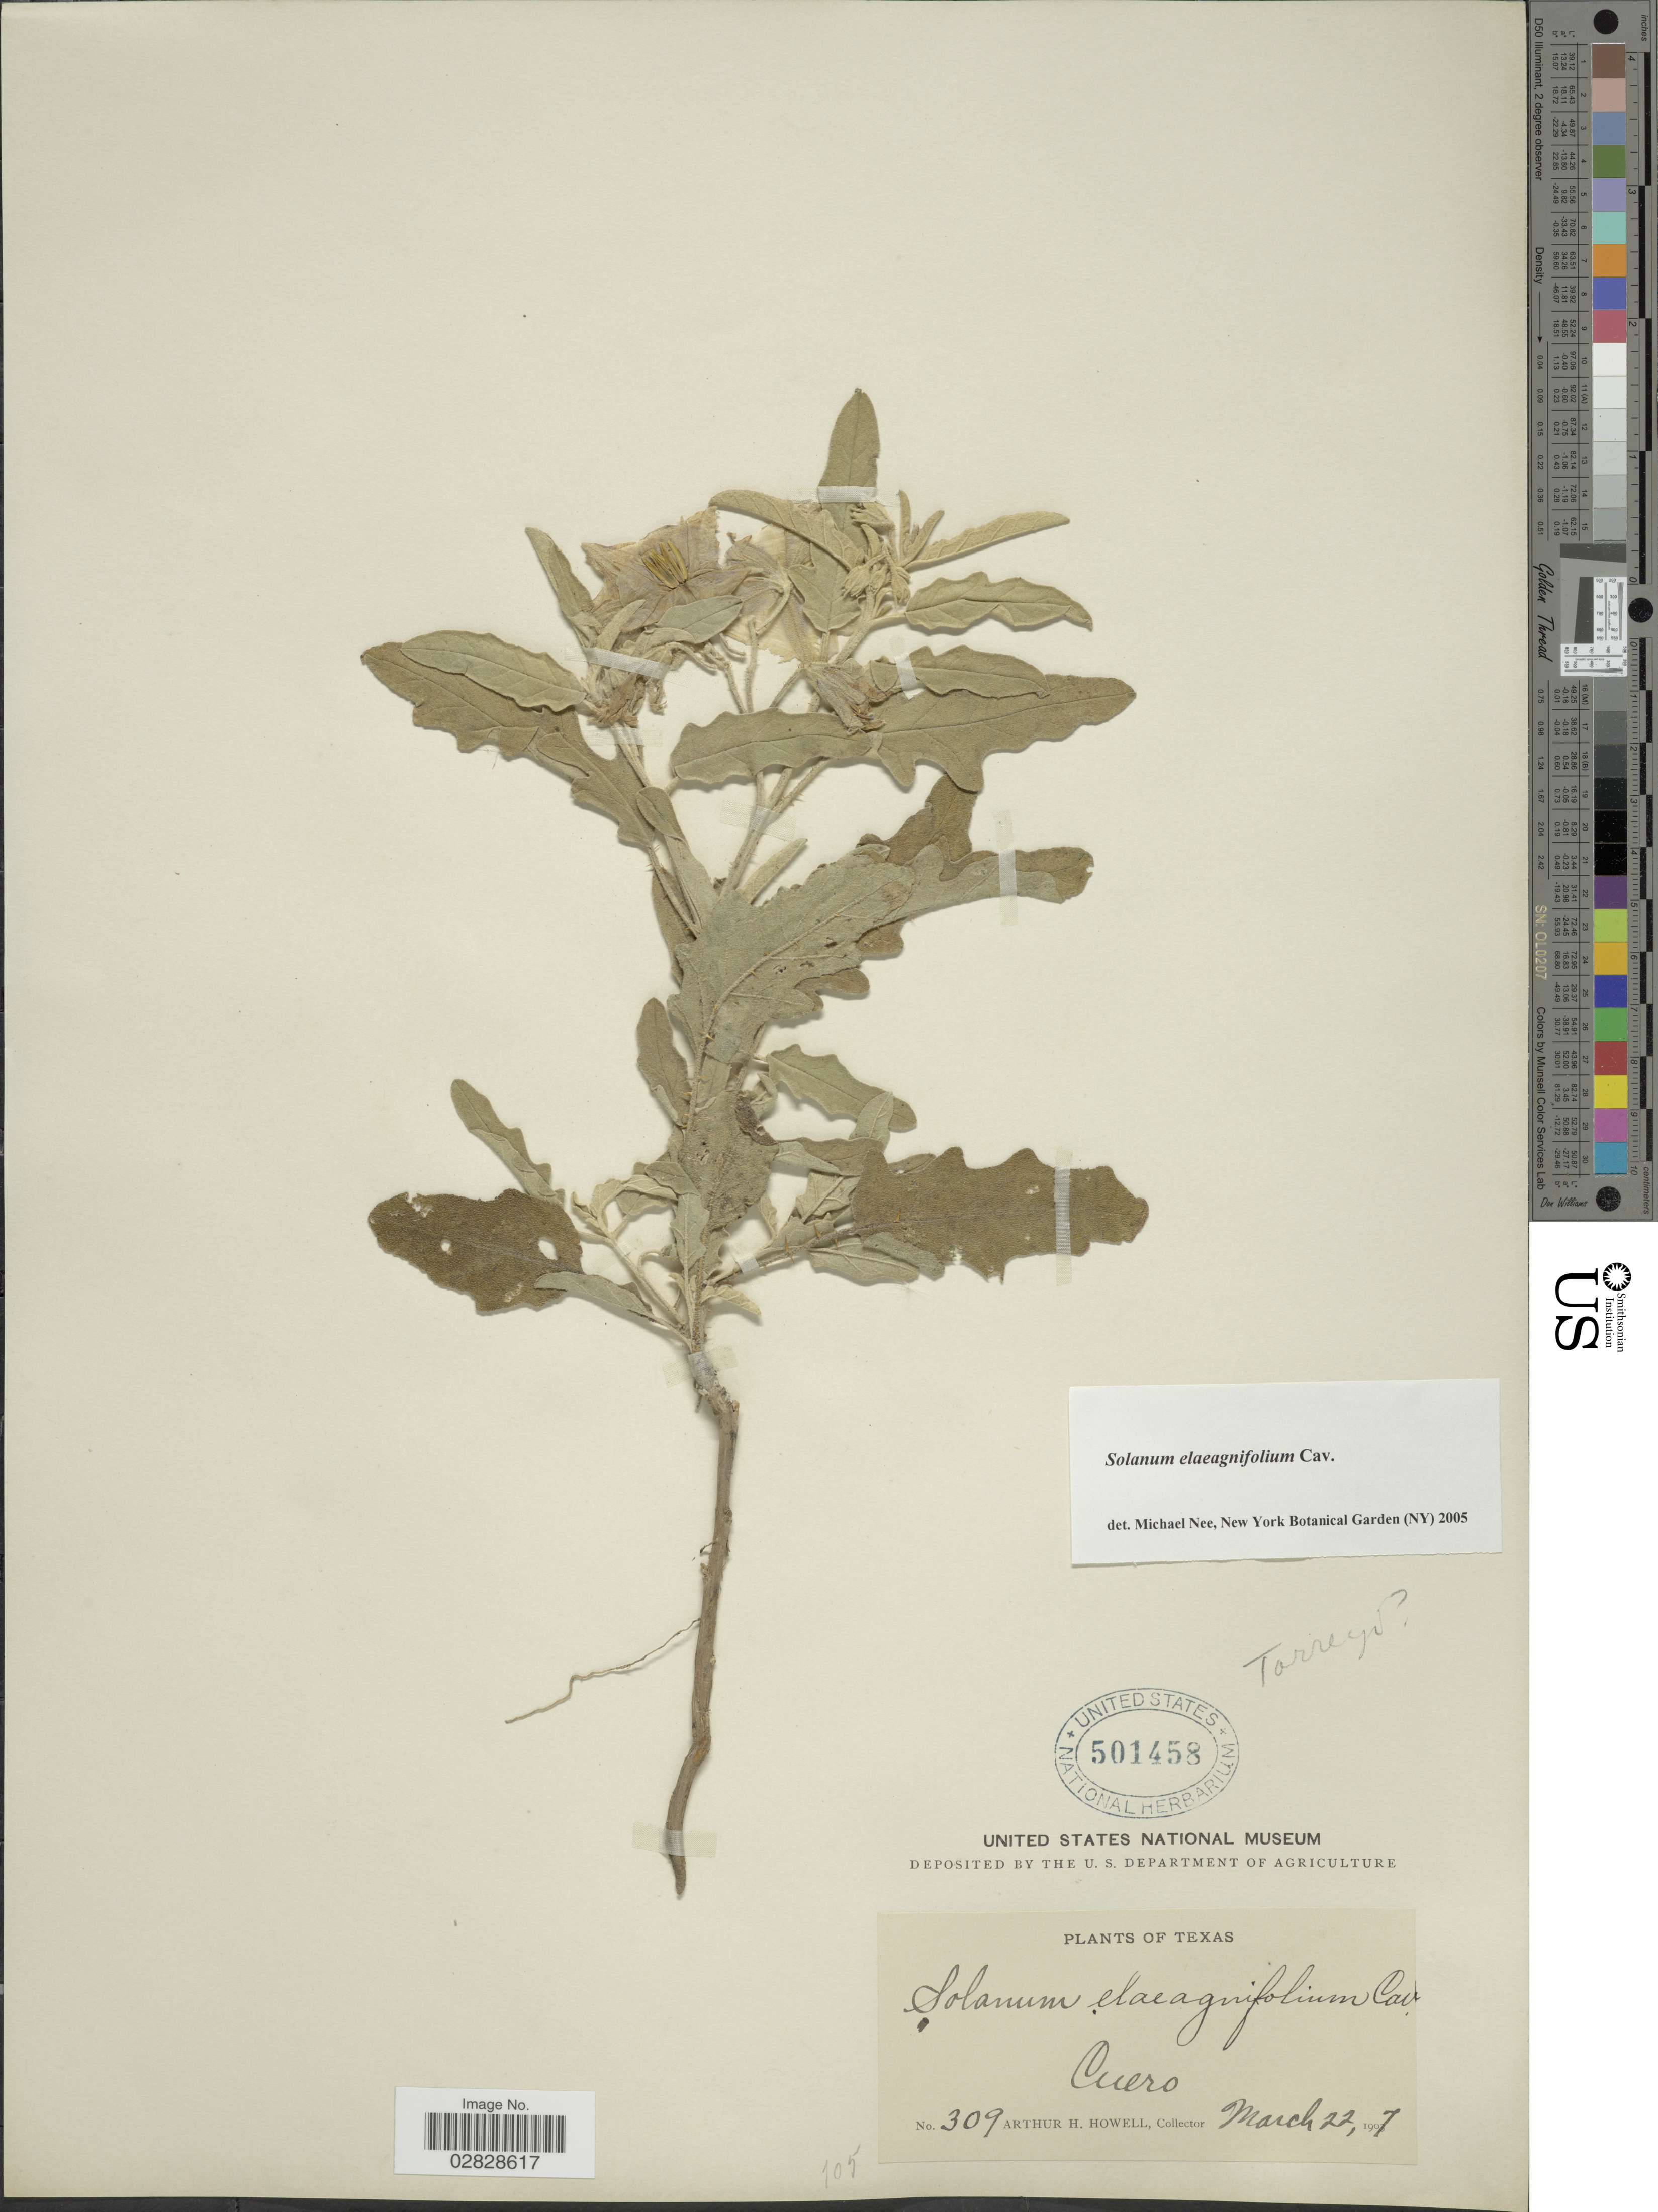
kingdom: Plantae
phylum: Tracheophyta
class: Magnoliopsida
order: Solanales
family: Solanaceae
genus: Solanum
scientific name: Solanum elaeagnifolium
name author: Cav.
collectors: A. Howell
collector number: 309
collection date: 1907-03-22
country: United States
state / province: Texas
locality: Cuero.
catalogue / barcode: US 501458